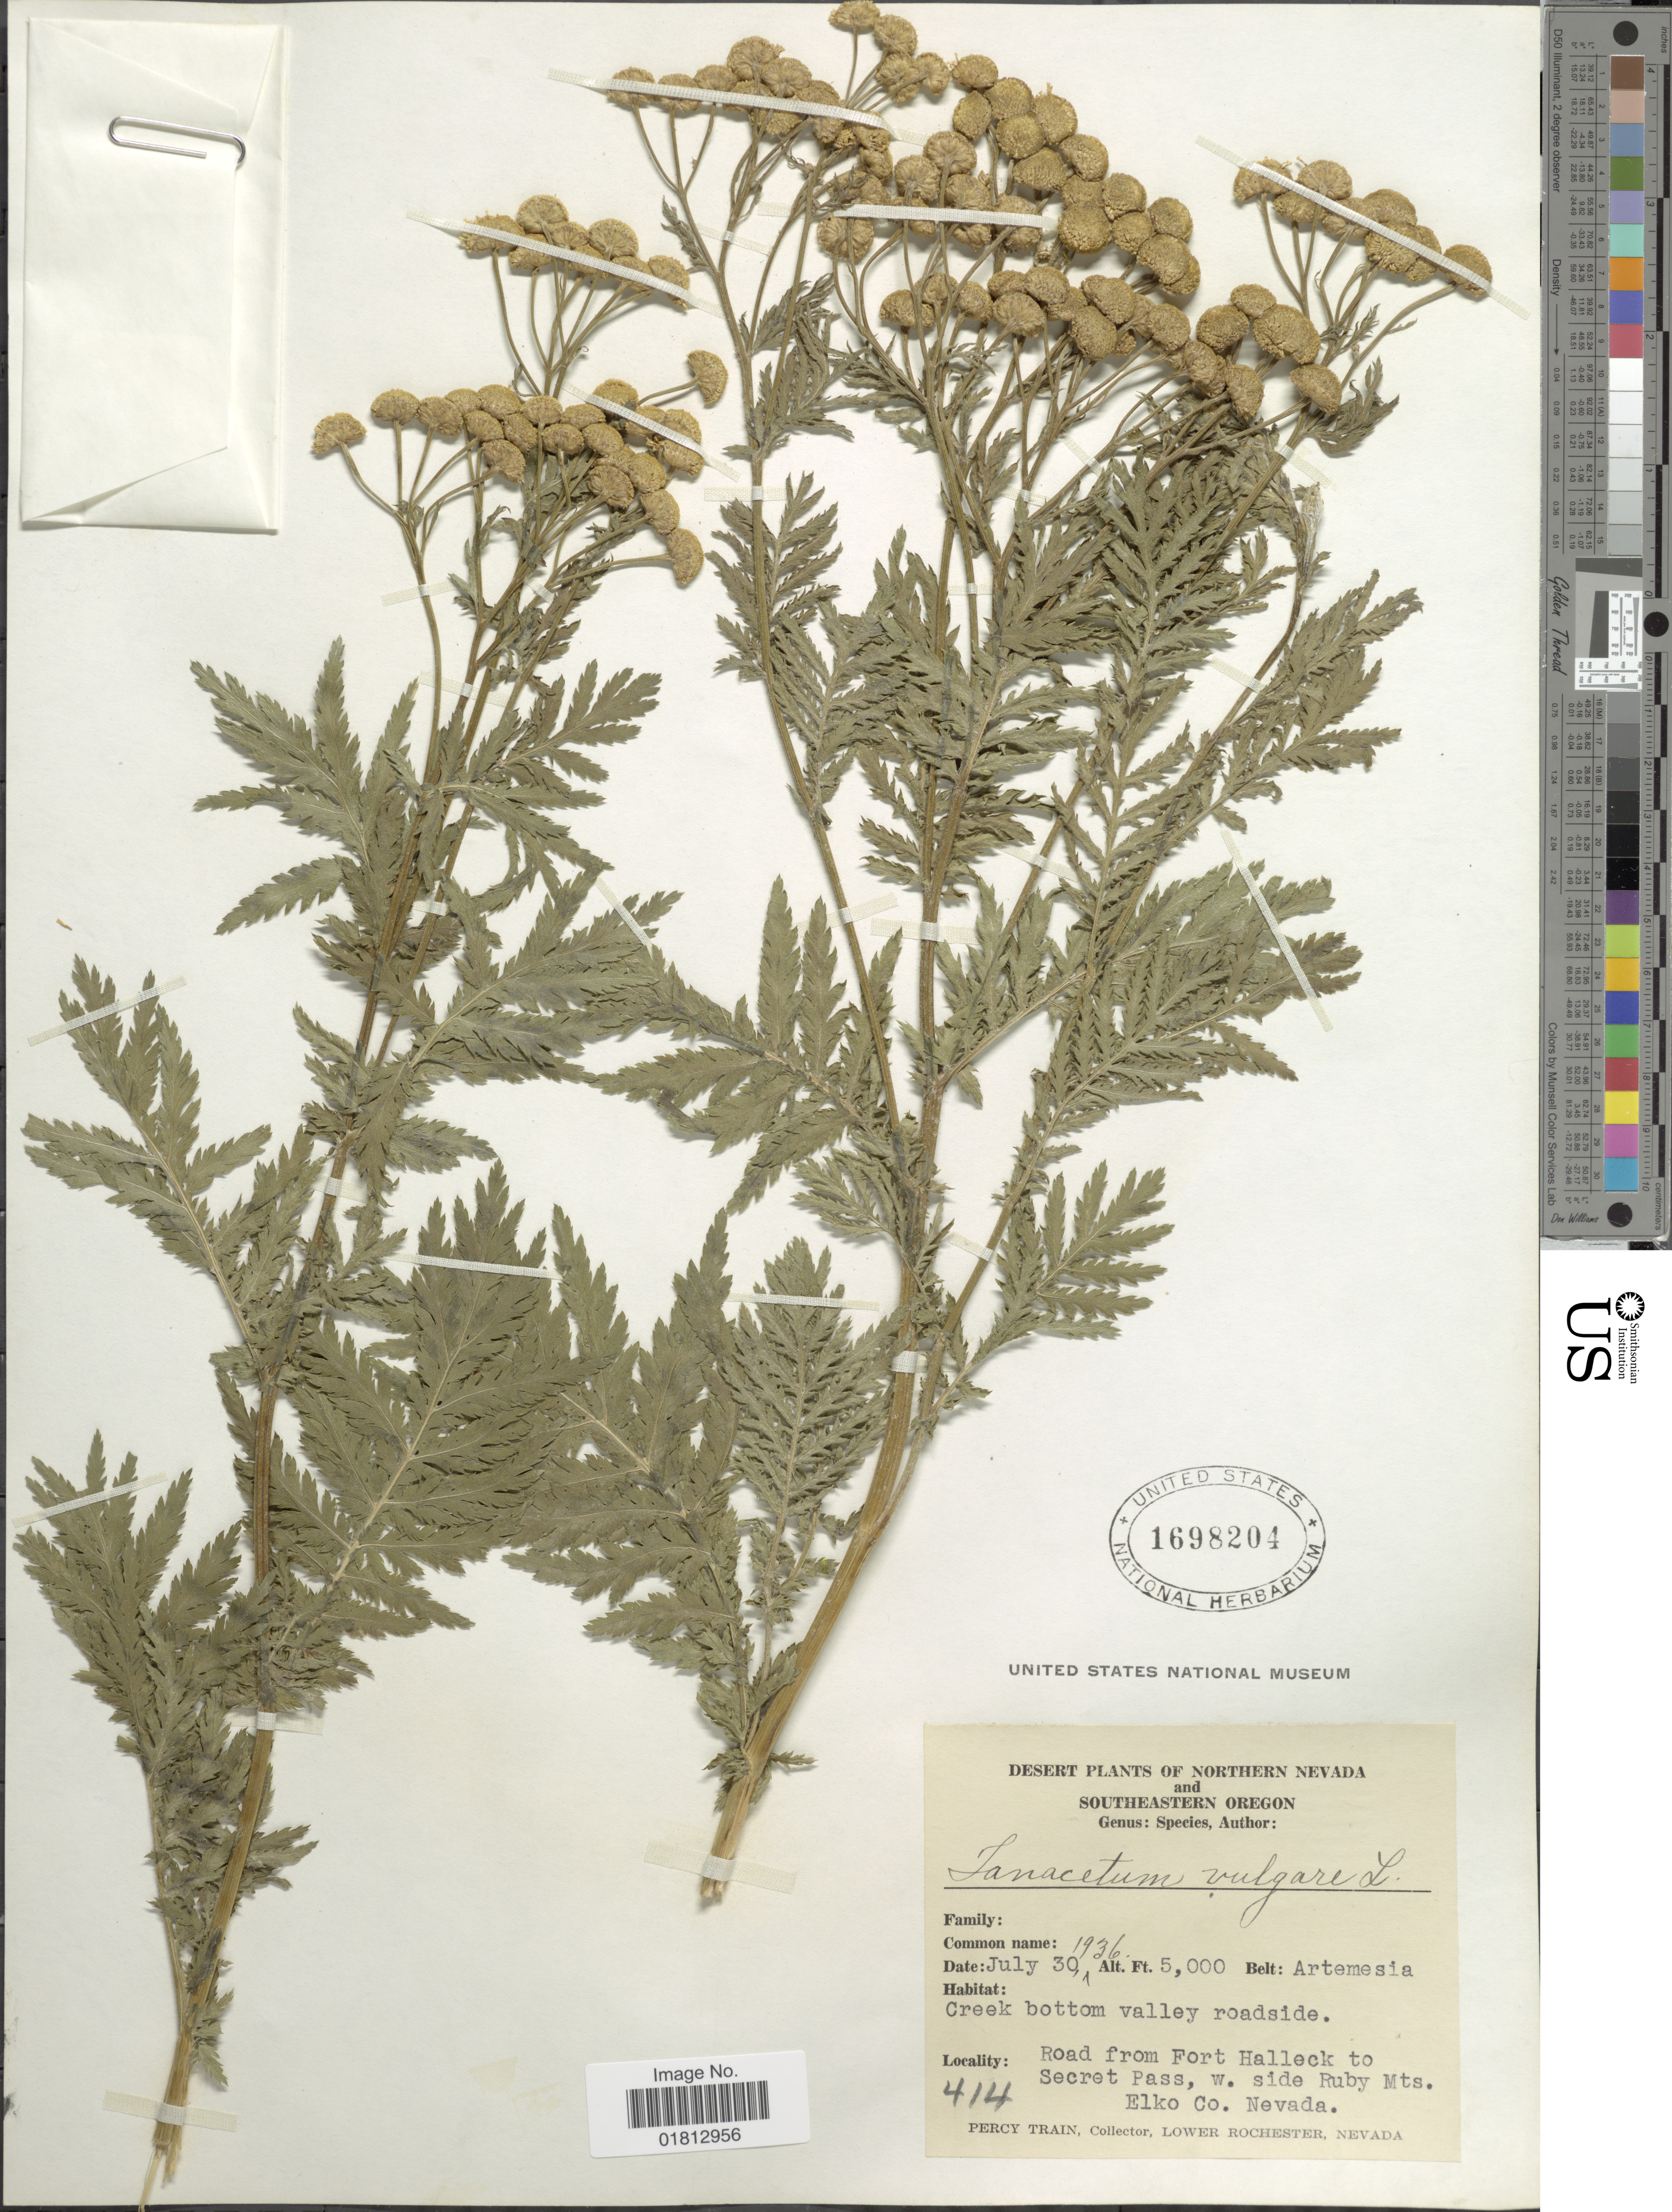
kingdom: Plantae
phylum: Tracheophyta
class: Magnoliopsida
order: Asterales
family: Asteraceae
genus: Tanacetum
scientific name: Tanacetum vulgare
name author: L.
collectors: P. Train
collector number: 414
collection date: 1936-07-30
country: United States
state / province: Nevada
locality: Creek bottom valley roadside, Road from Fort Halleck to Secret Pass, w side Ruby Mts., Elko Co.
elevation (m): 1524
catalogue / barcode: US 1698204